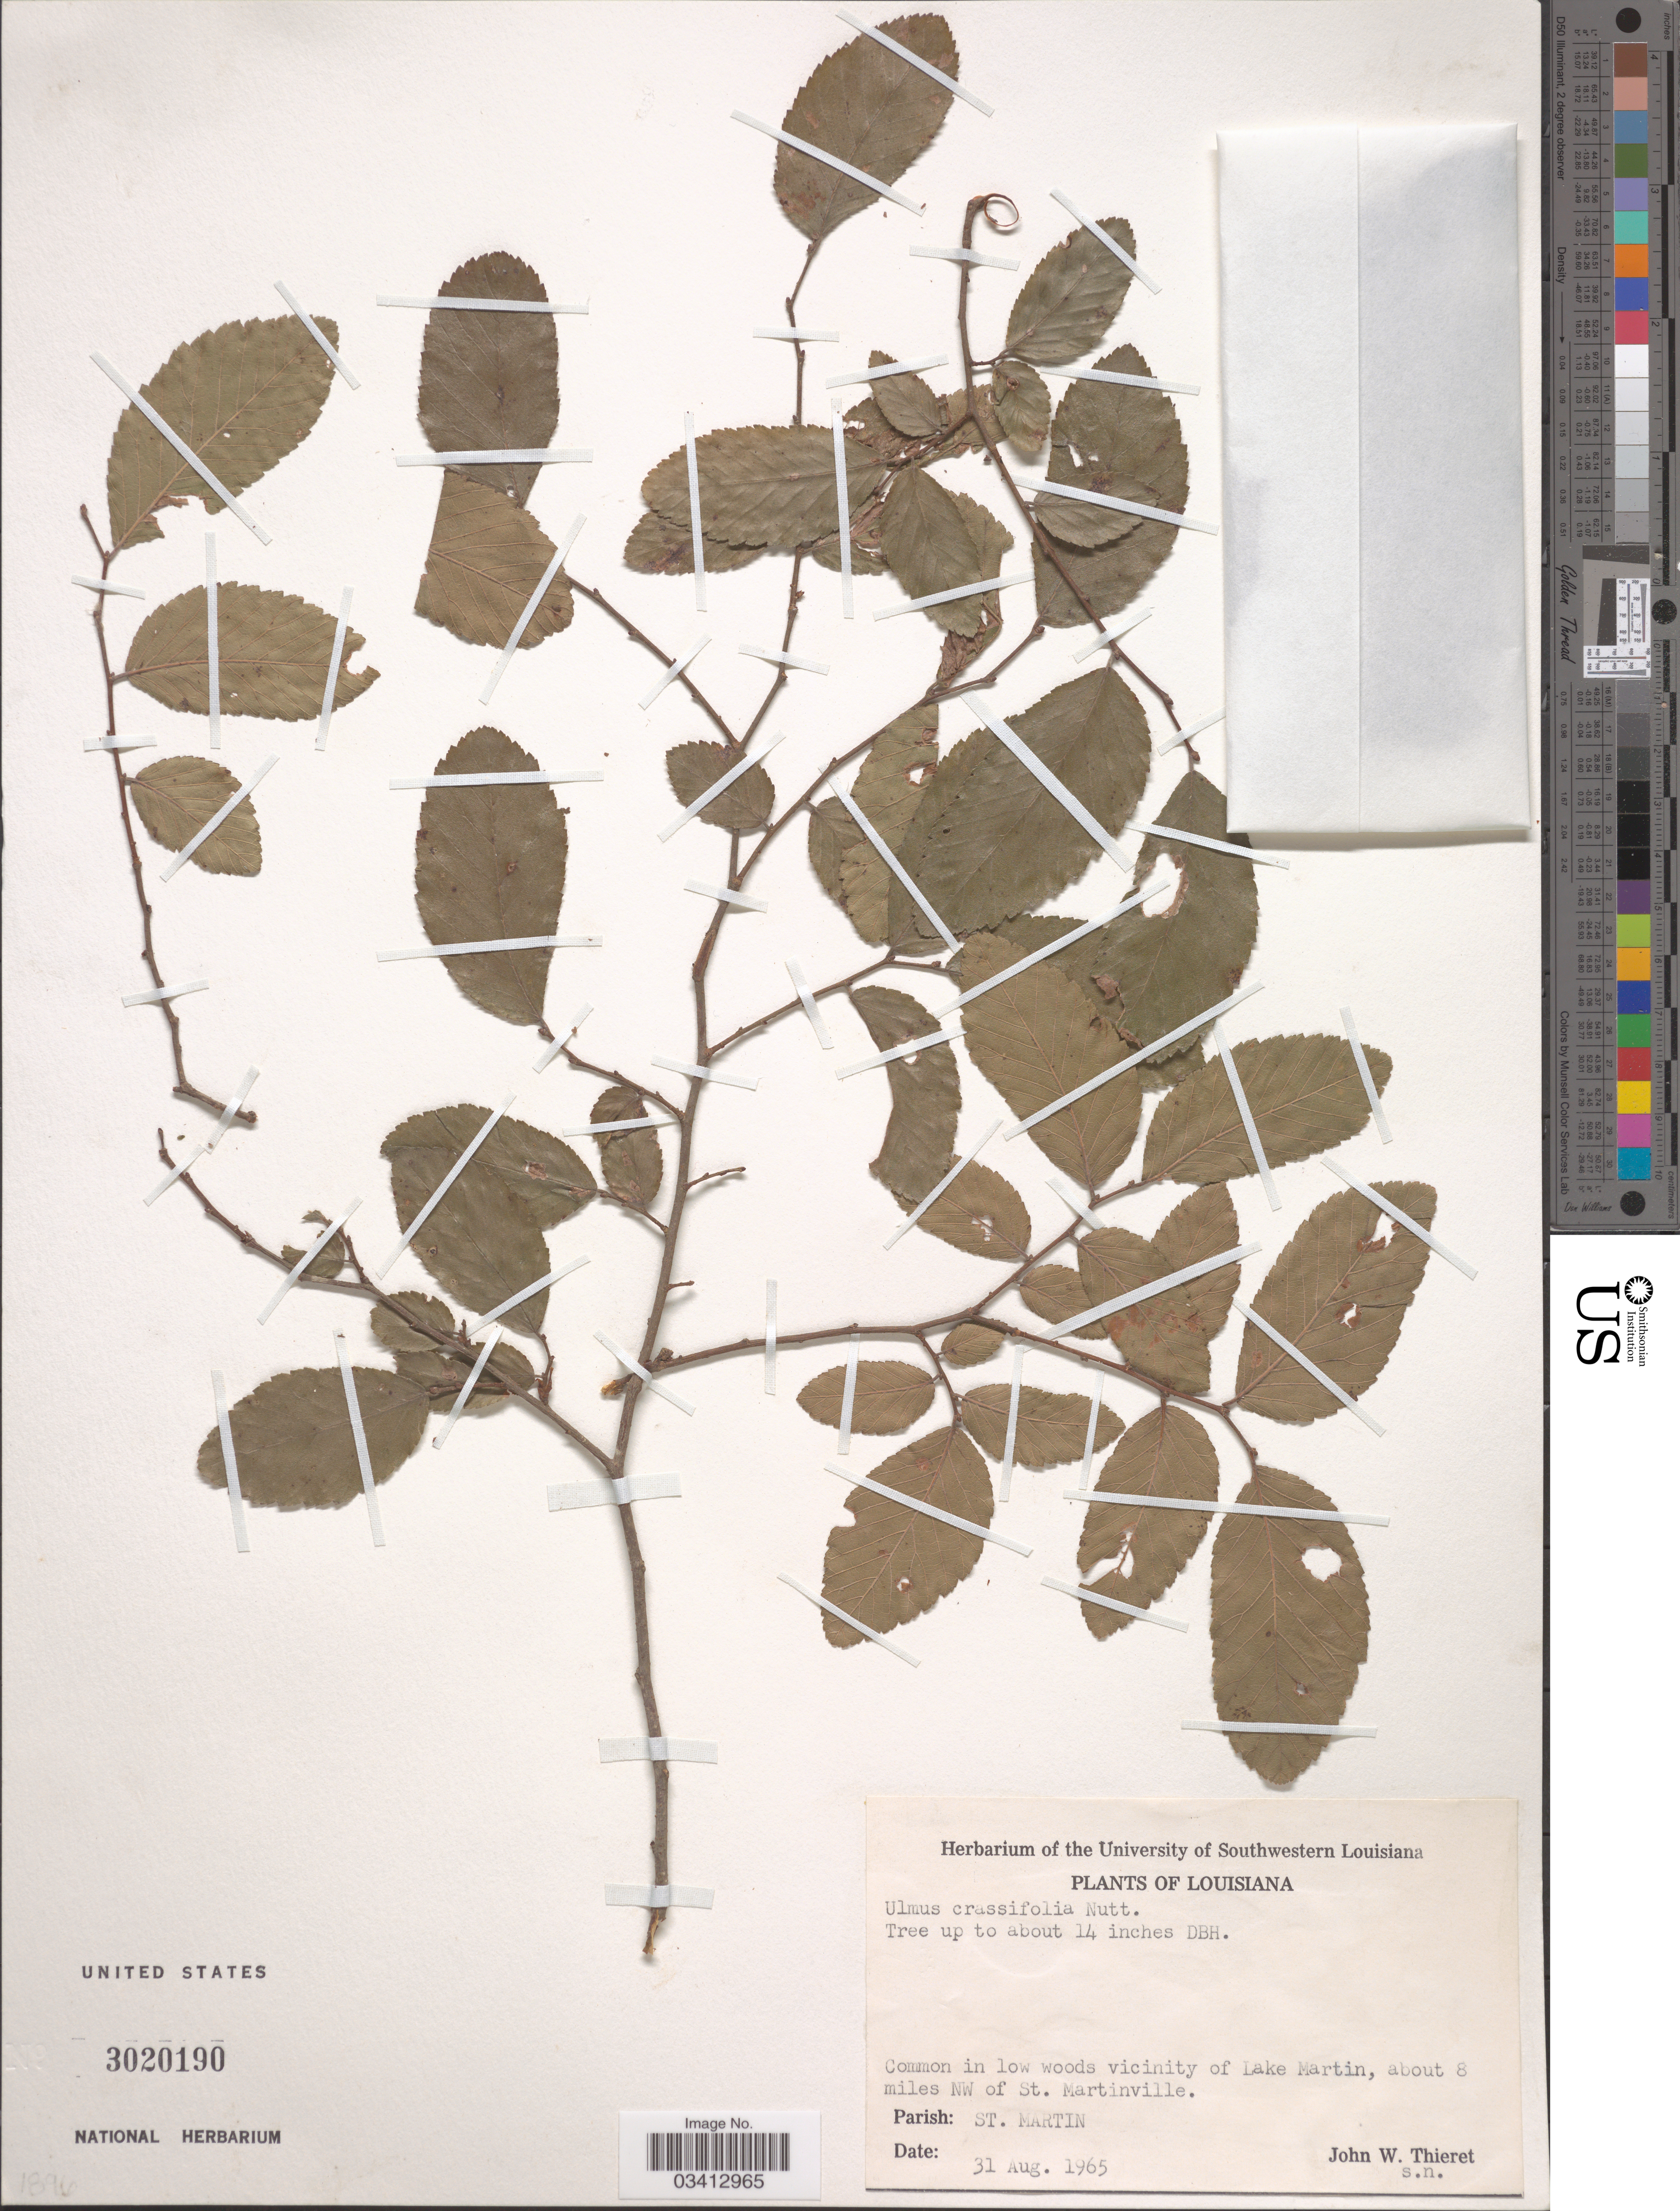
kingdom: Plantae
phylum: Tracheophyta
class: Magnoliopsida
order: Rosales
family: Ulmaceae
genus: Ulmus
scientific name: Ulmus crassifolia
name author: Nutt.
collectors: J. W. Thieret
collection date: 1965-08-31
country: United States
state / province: Louisiana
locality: Common in low woods vicinity of Lake Martin, about 8 miles NW of St. Martinville. Parish: St. Martin.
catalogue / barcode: US 3020190